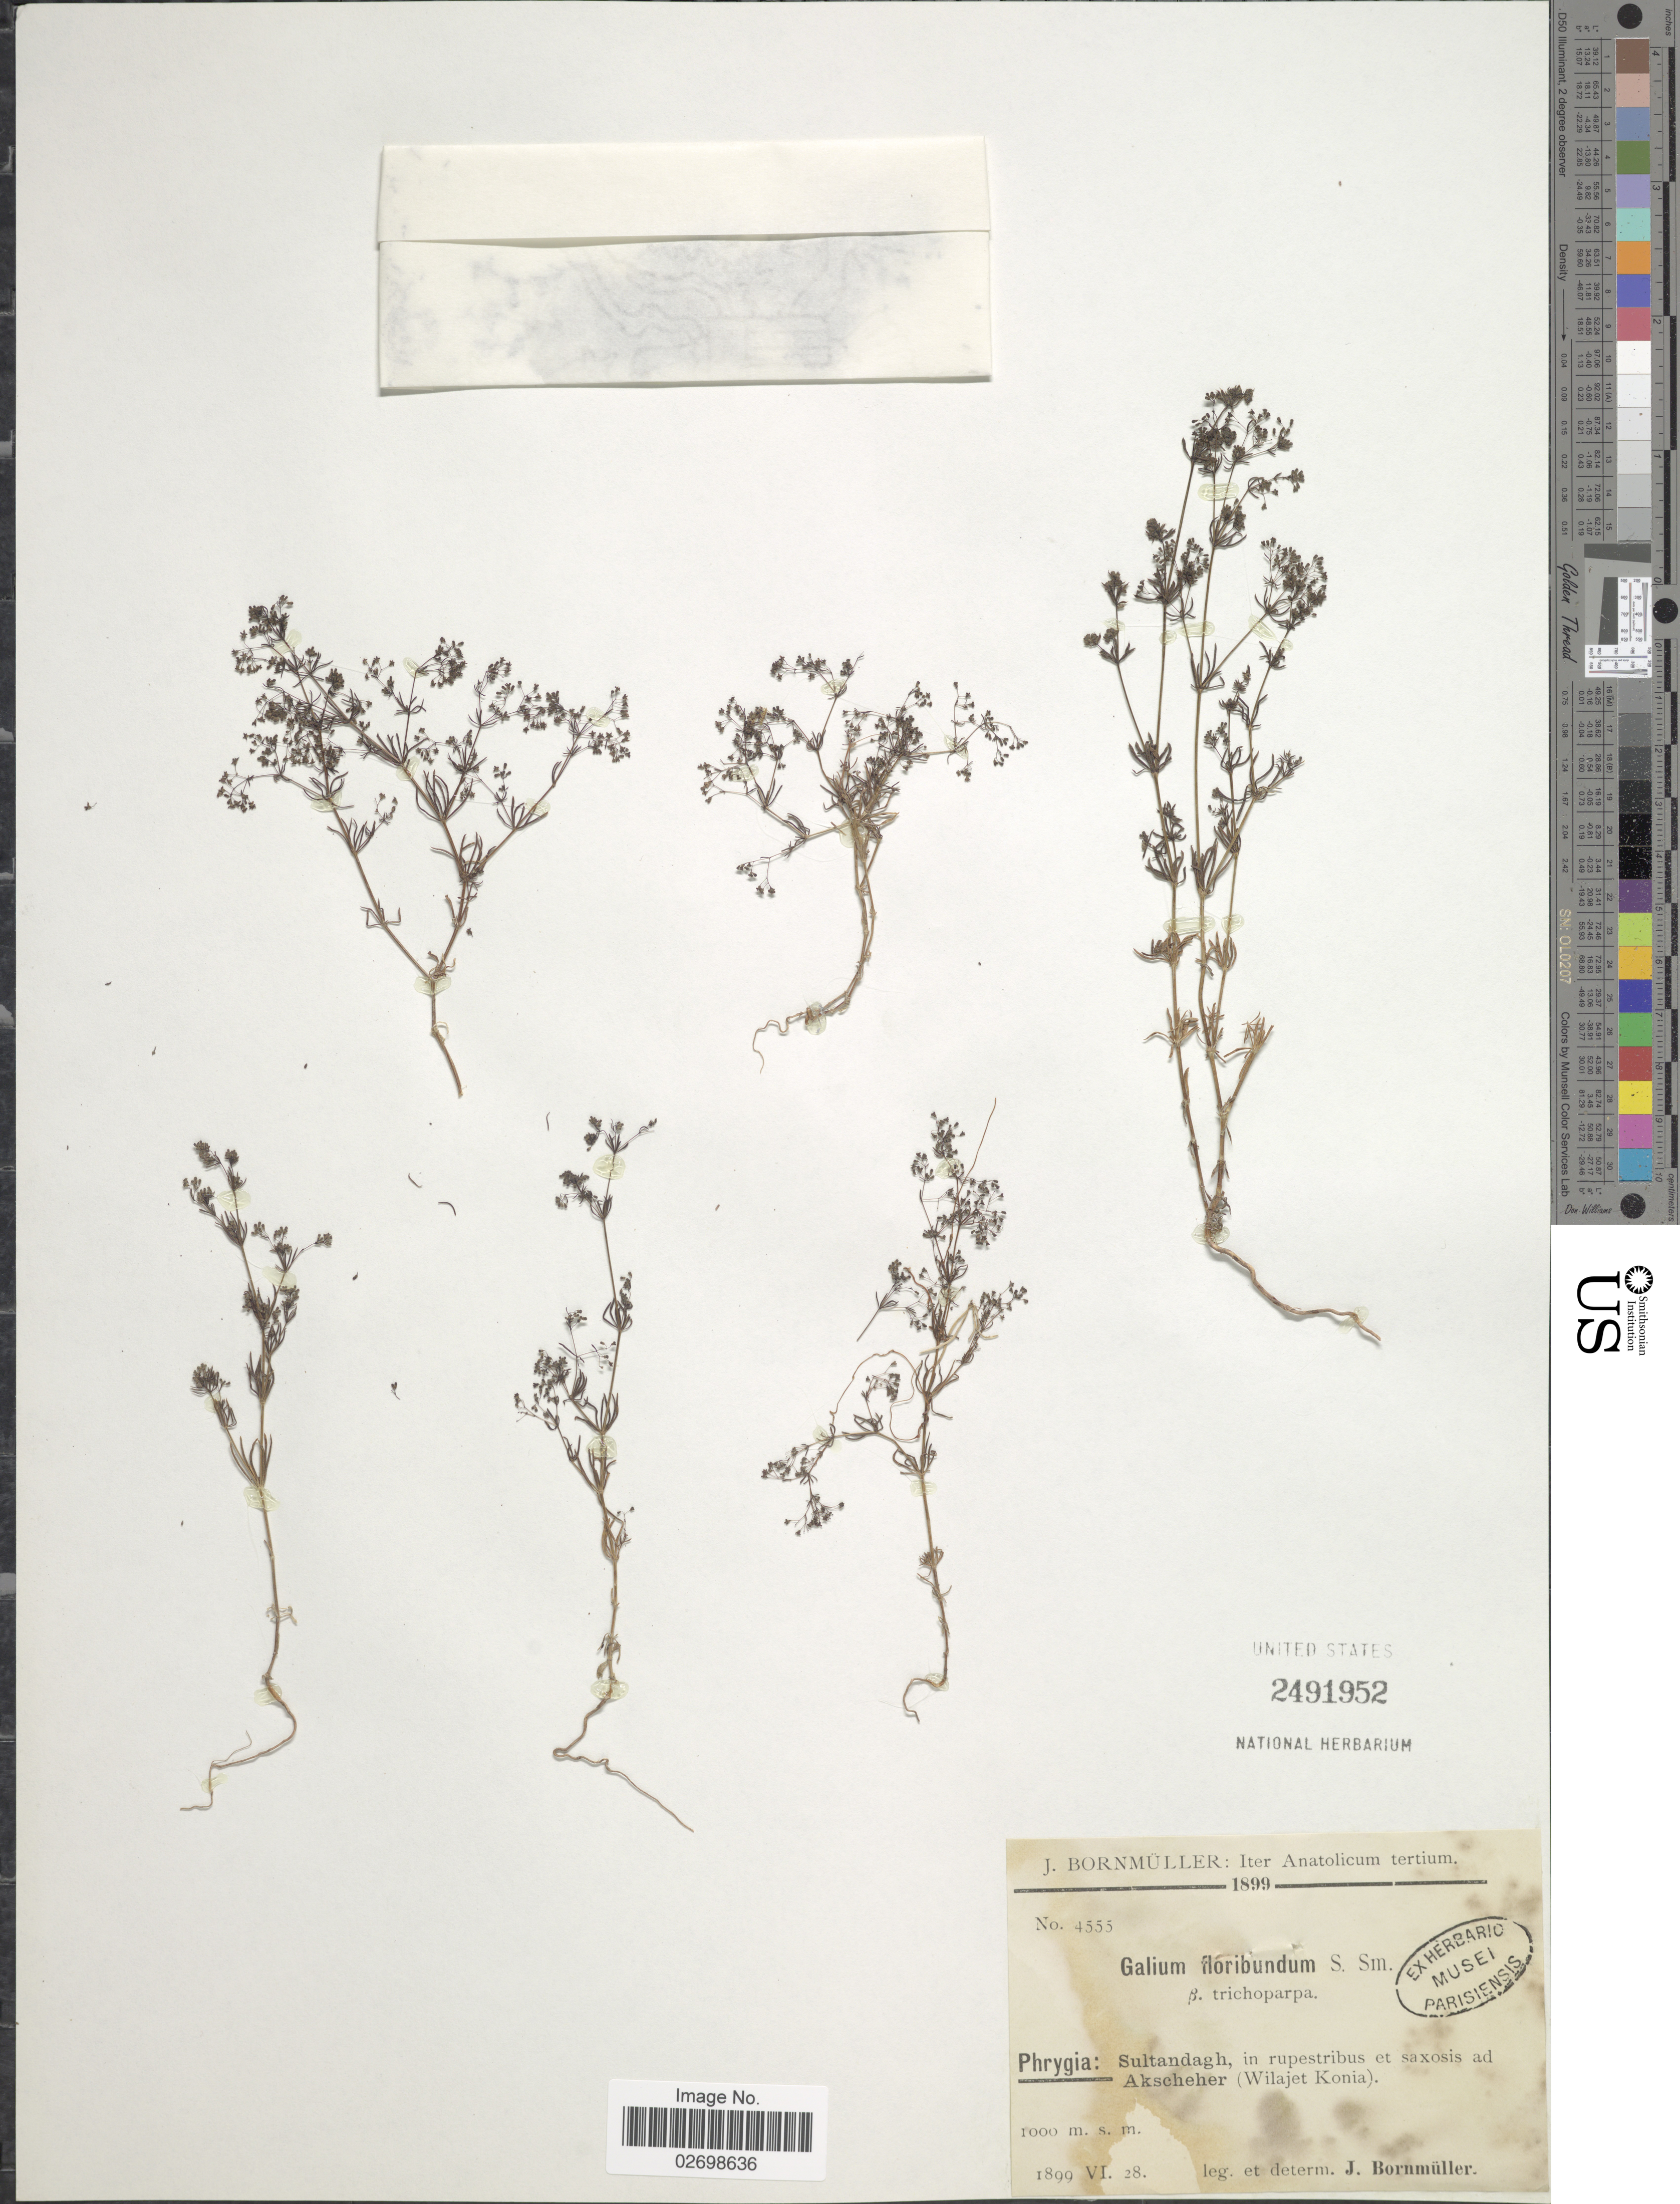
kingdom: Plantae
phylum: Tracheophyta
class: Magnoliopsida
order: Gentianales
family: Rubiaceae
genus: Galium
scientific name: Galium floribundum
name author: Sm.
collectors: J. Bornmüller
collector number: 4555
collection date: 1899-06-28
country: Turkey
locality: Phrygia: Siltandagh, in rupestribus et saxosis ad Akscheher (Wilajet Konia)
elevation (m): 1000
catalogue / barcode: US 2491952